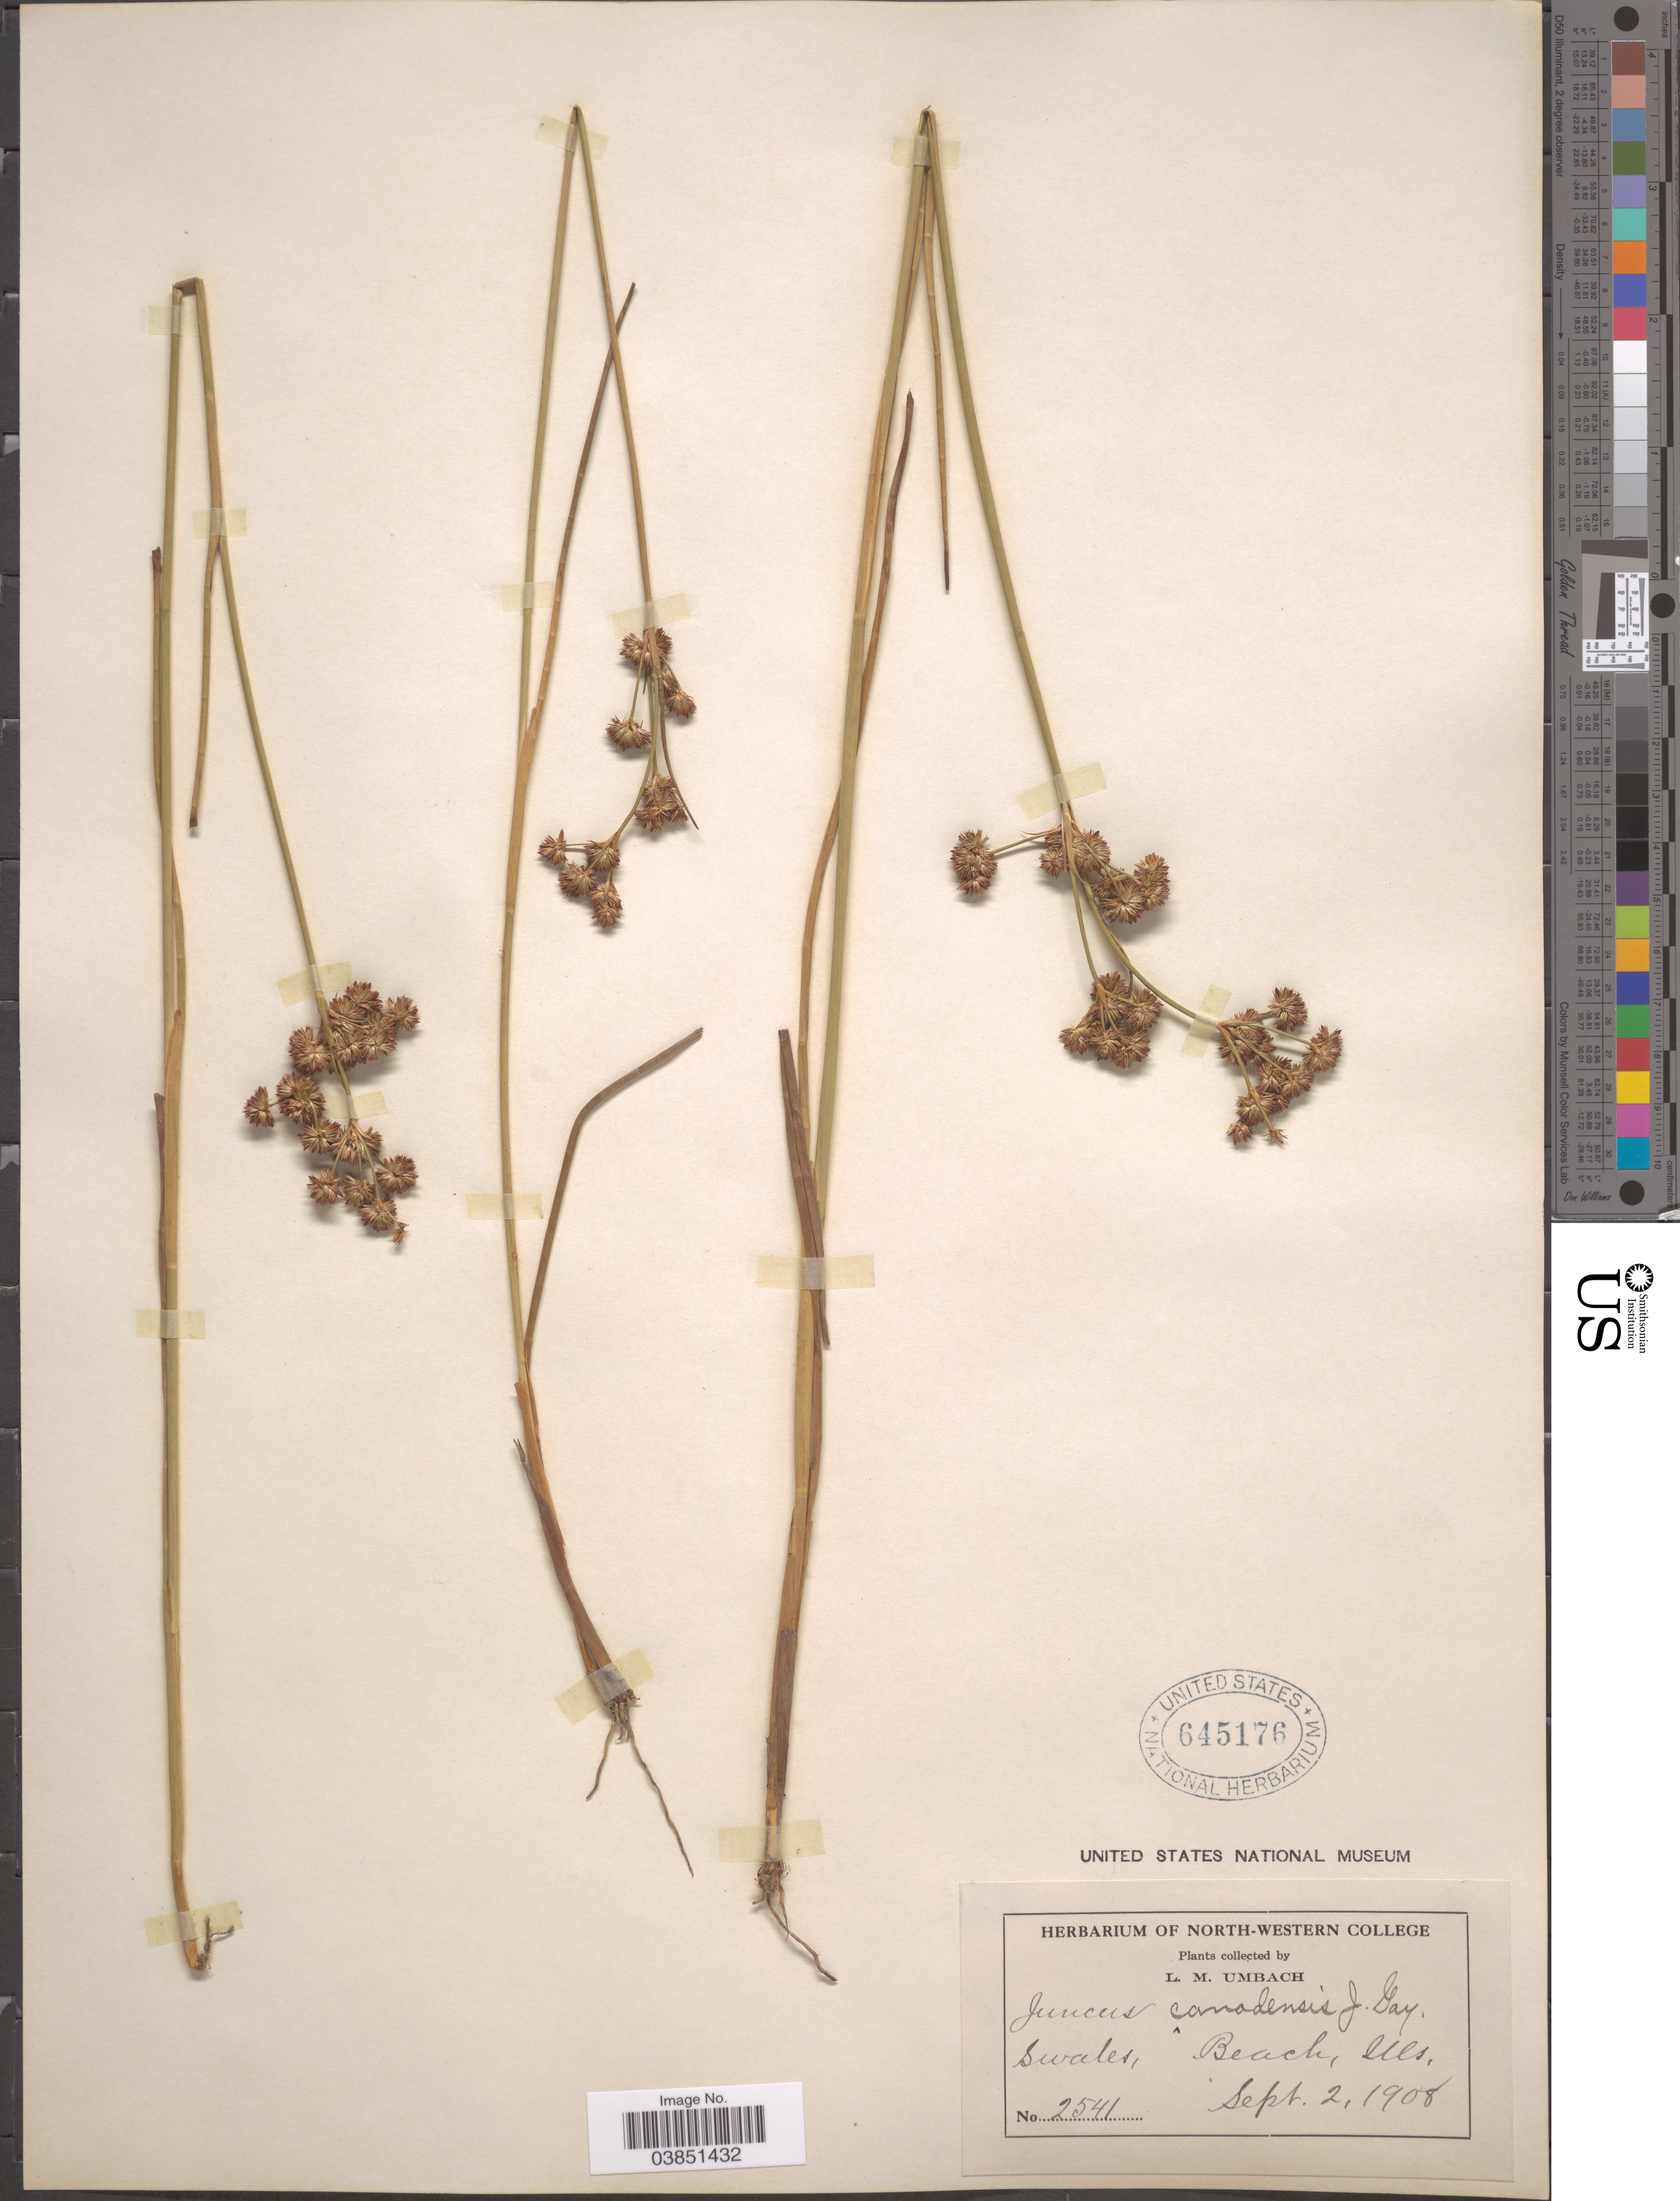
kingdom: Plantae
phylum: Tracheophyta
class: Liliopsida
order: Poales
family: Juncaceae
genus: Juncus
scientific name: Juncus canadensis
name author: J. Gay ex Laharpe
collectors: L. M. Umbach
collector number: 2541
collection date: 1908-09-02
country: United States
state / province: Illinois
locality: Swales, Beach.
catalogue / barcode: US 645176